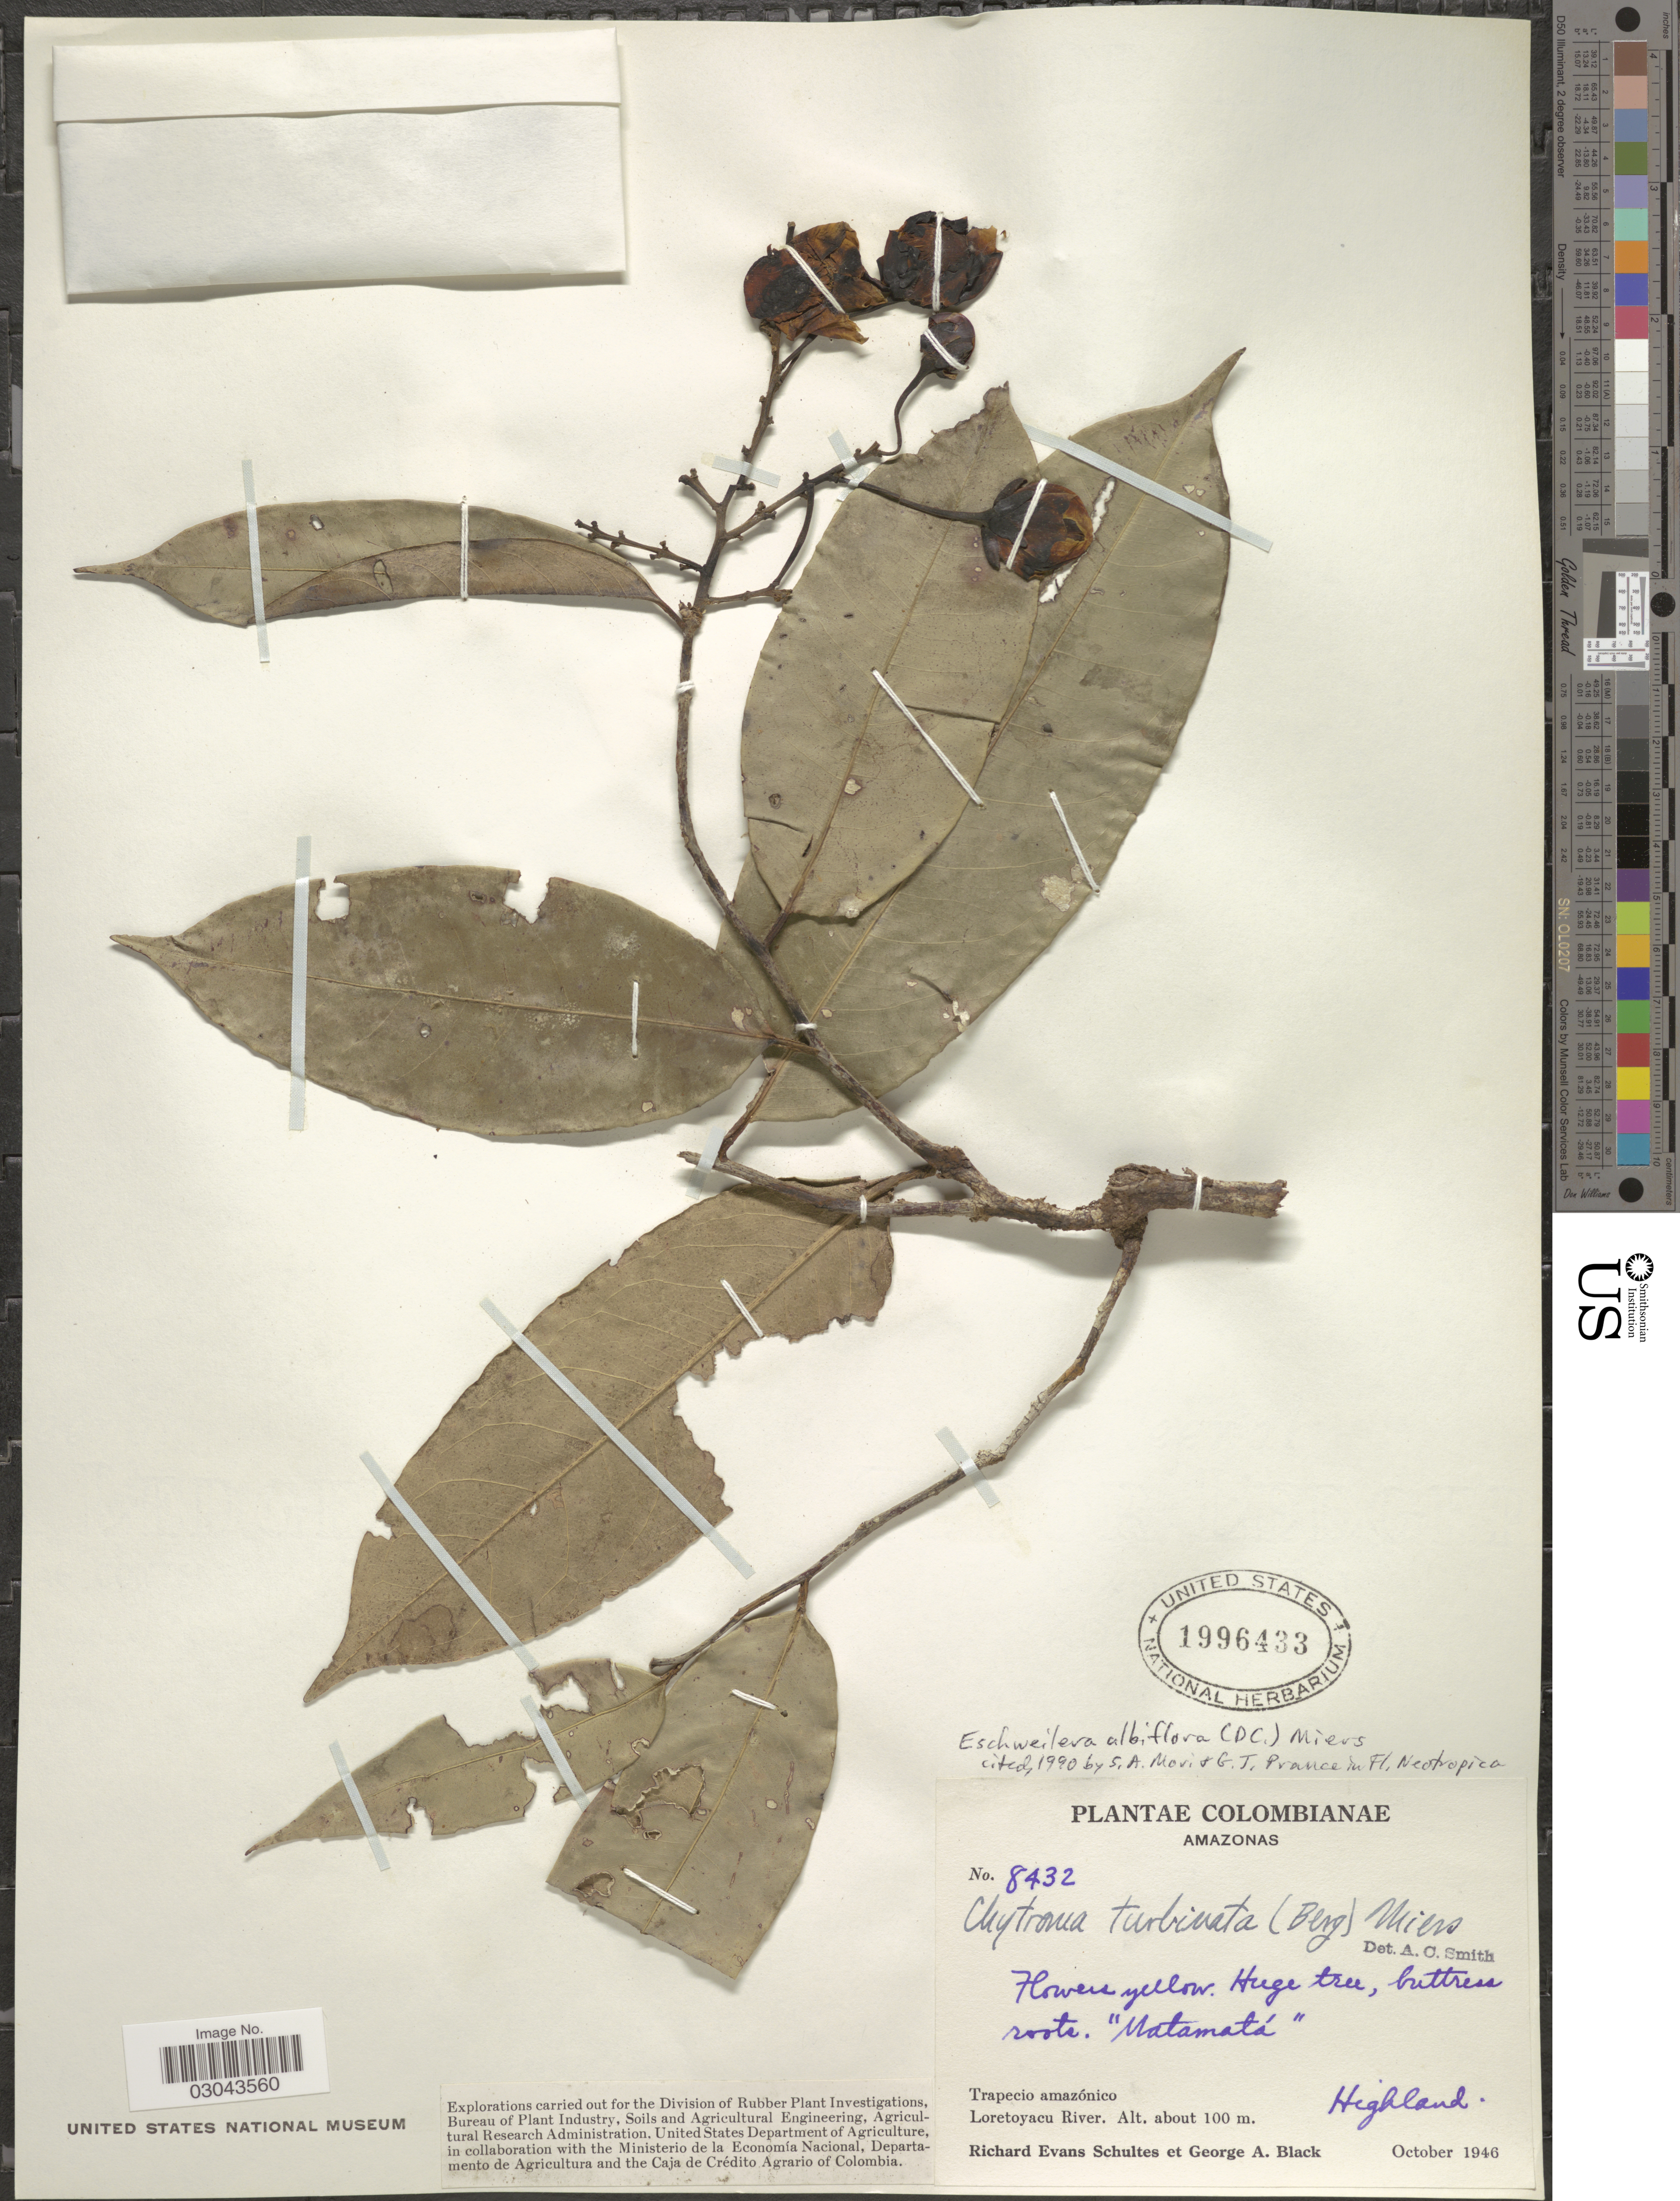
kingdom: Plantae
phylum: Tracheophyta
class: Magnoliopsida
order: Ericales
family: Lecythidaceae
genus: Eschweilera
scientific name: Eschweilera albiflora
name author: (DC.) Miers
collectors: R. E. Schultes & G. A. Black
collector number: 8432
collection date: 1946-10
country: Colombia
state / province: Amazônas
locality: Trapecio amazónico, Loretoyacu River.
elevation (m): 100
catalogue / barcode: US 1996433